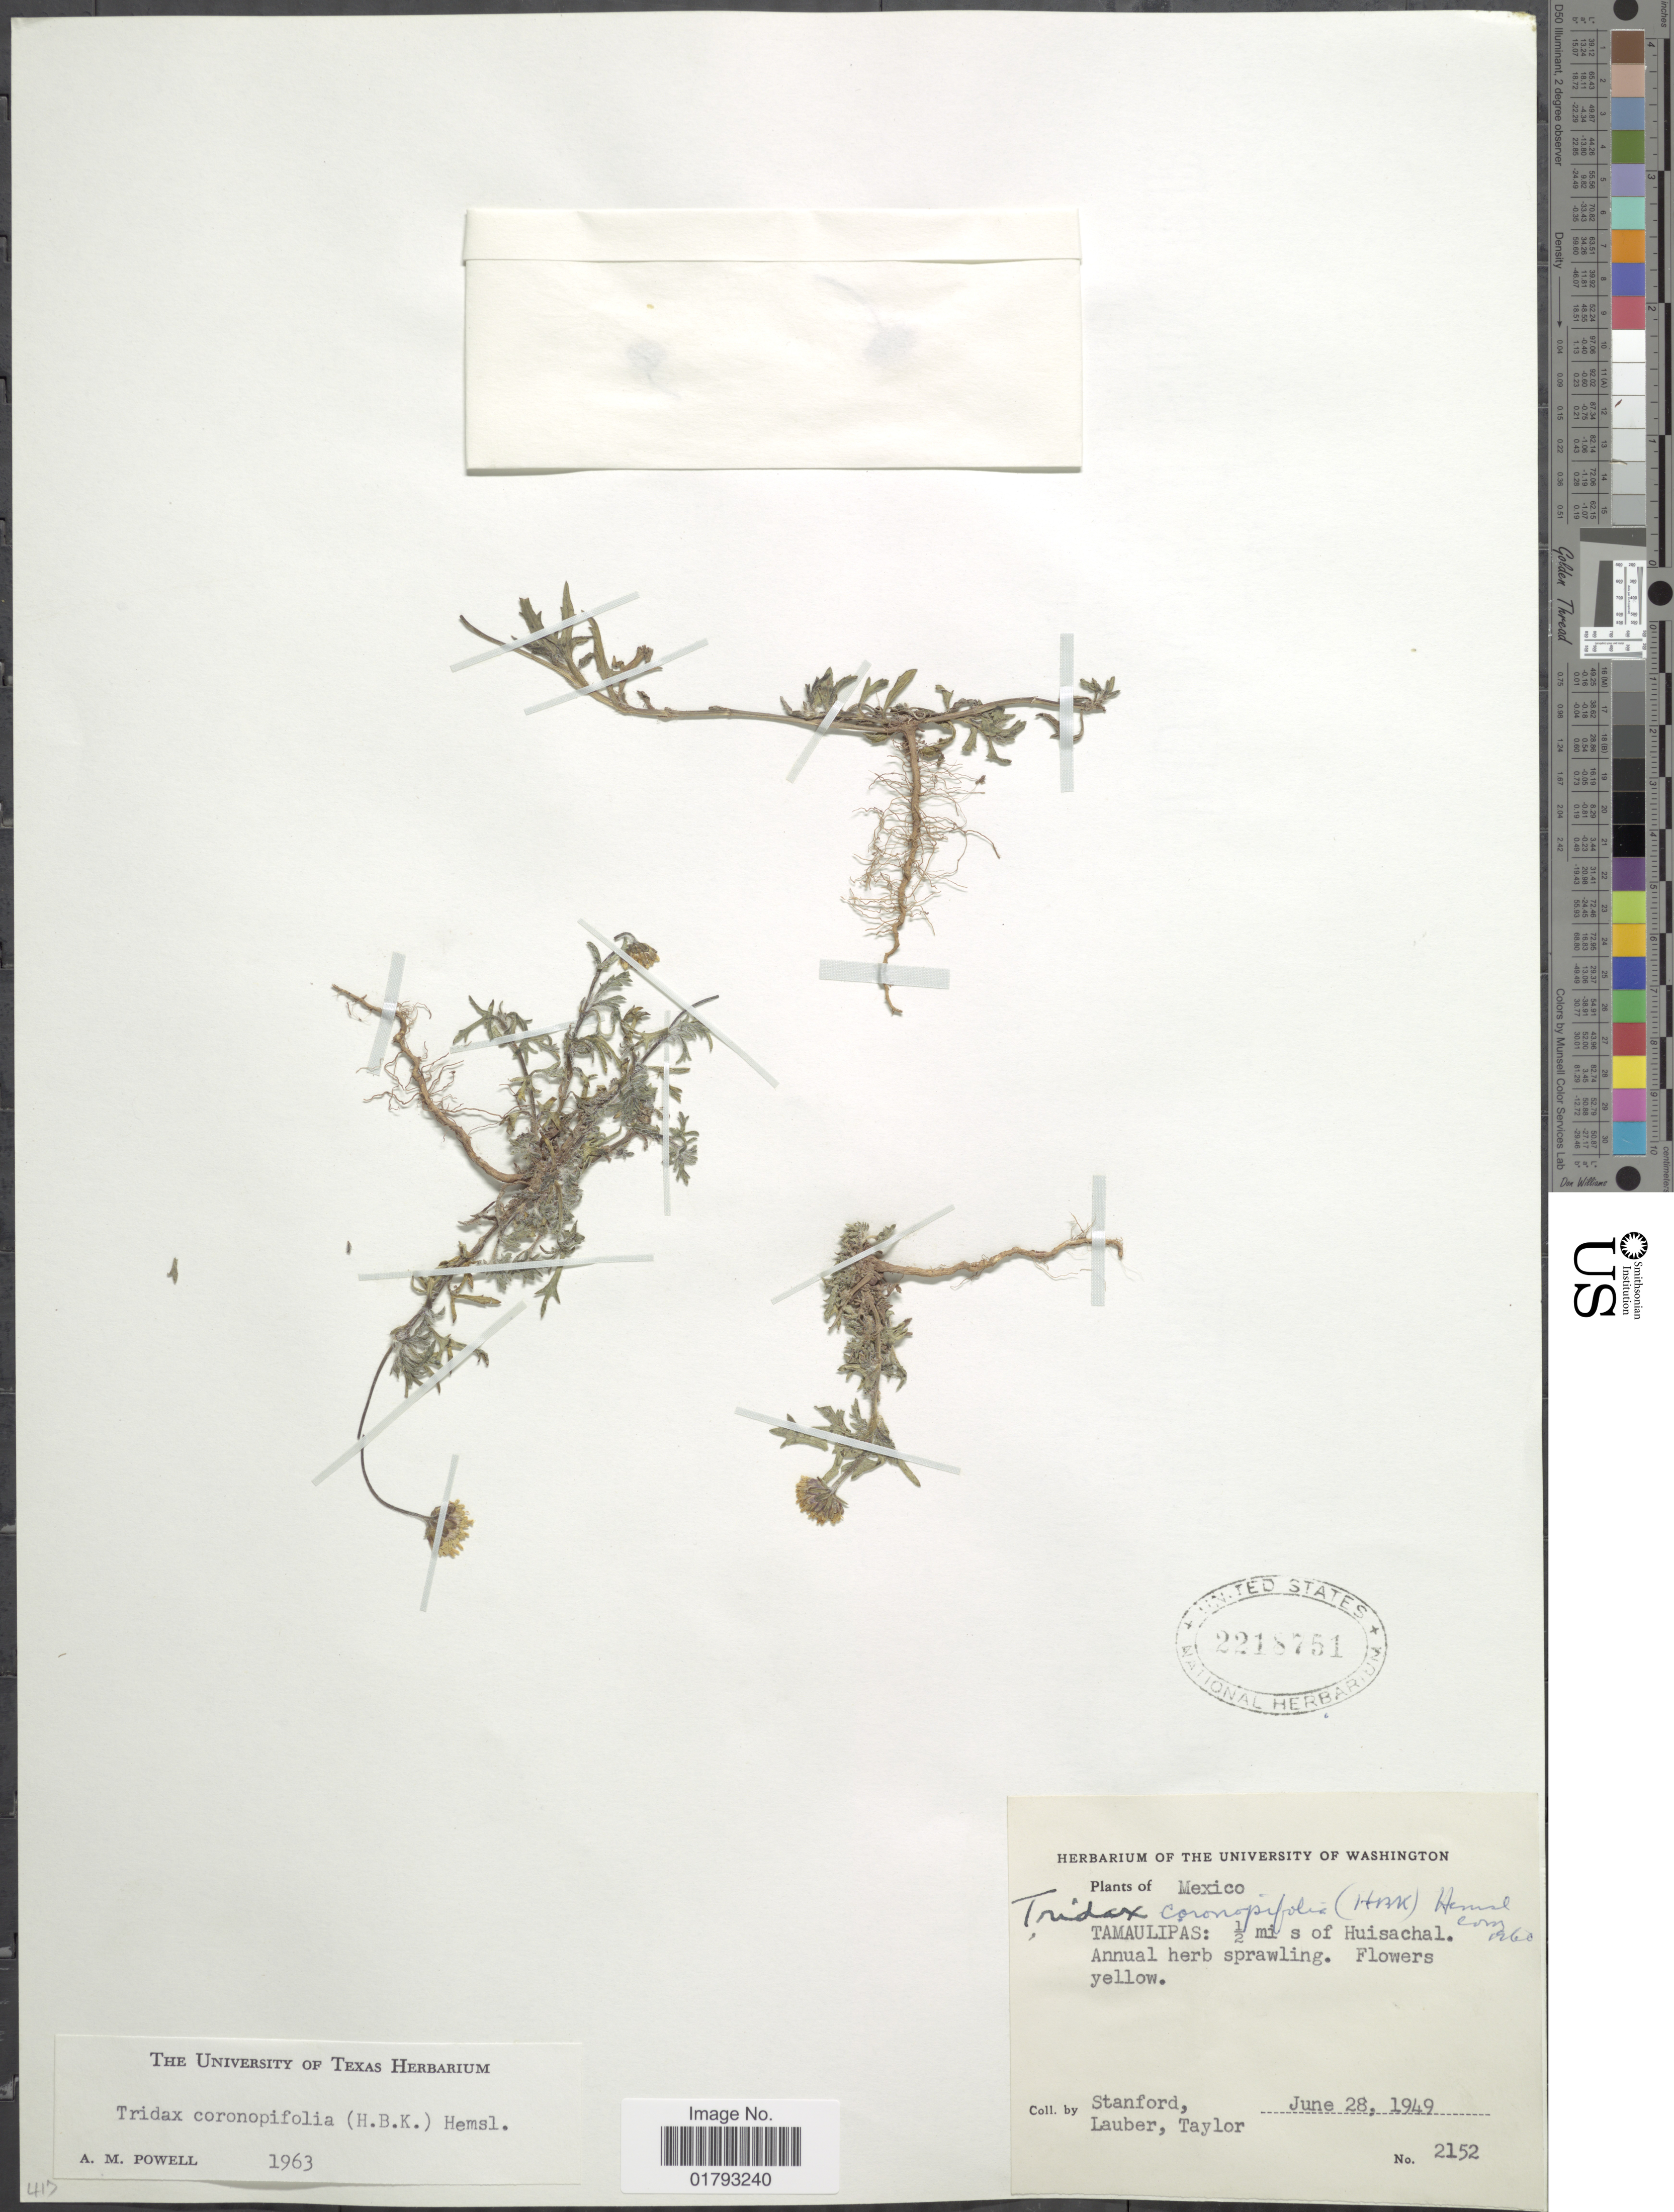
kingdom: Plantae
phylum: Tracheophyta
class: Magnoliopsida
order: Asterales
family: Asteraceae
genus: Tridax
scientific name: Tridax coronopifolia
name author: (Kunth) Hemsl.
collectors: -. Stanford, Lauber, -- & -- Taylor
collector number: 2152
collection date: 1949-06-28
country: Mexico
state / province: Tamaulipas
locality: Tamaulipas: 1/2 mi s of Huisachal.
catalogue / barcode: US 2218751